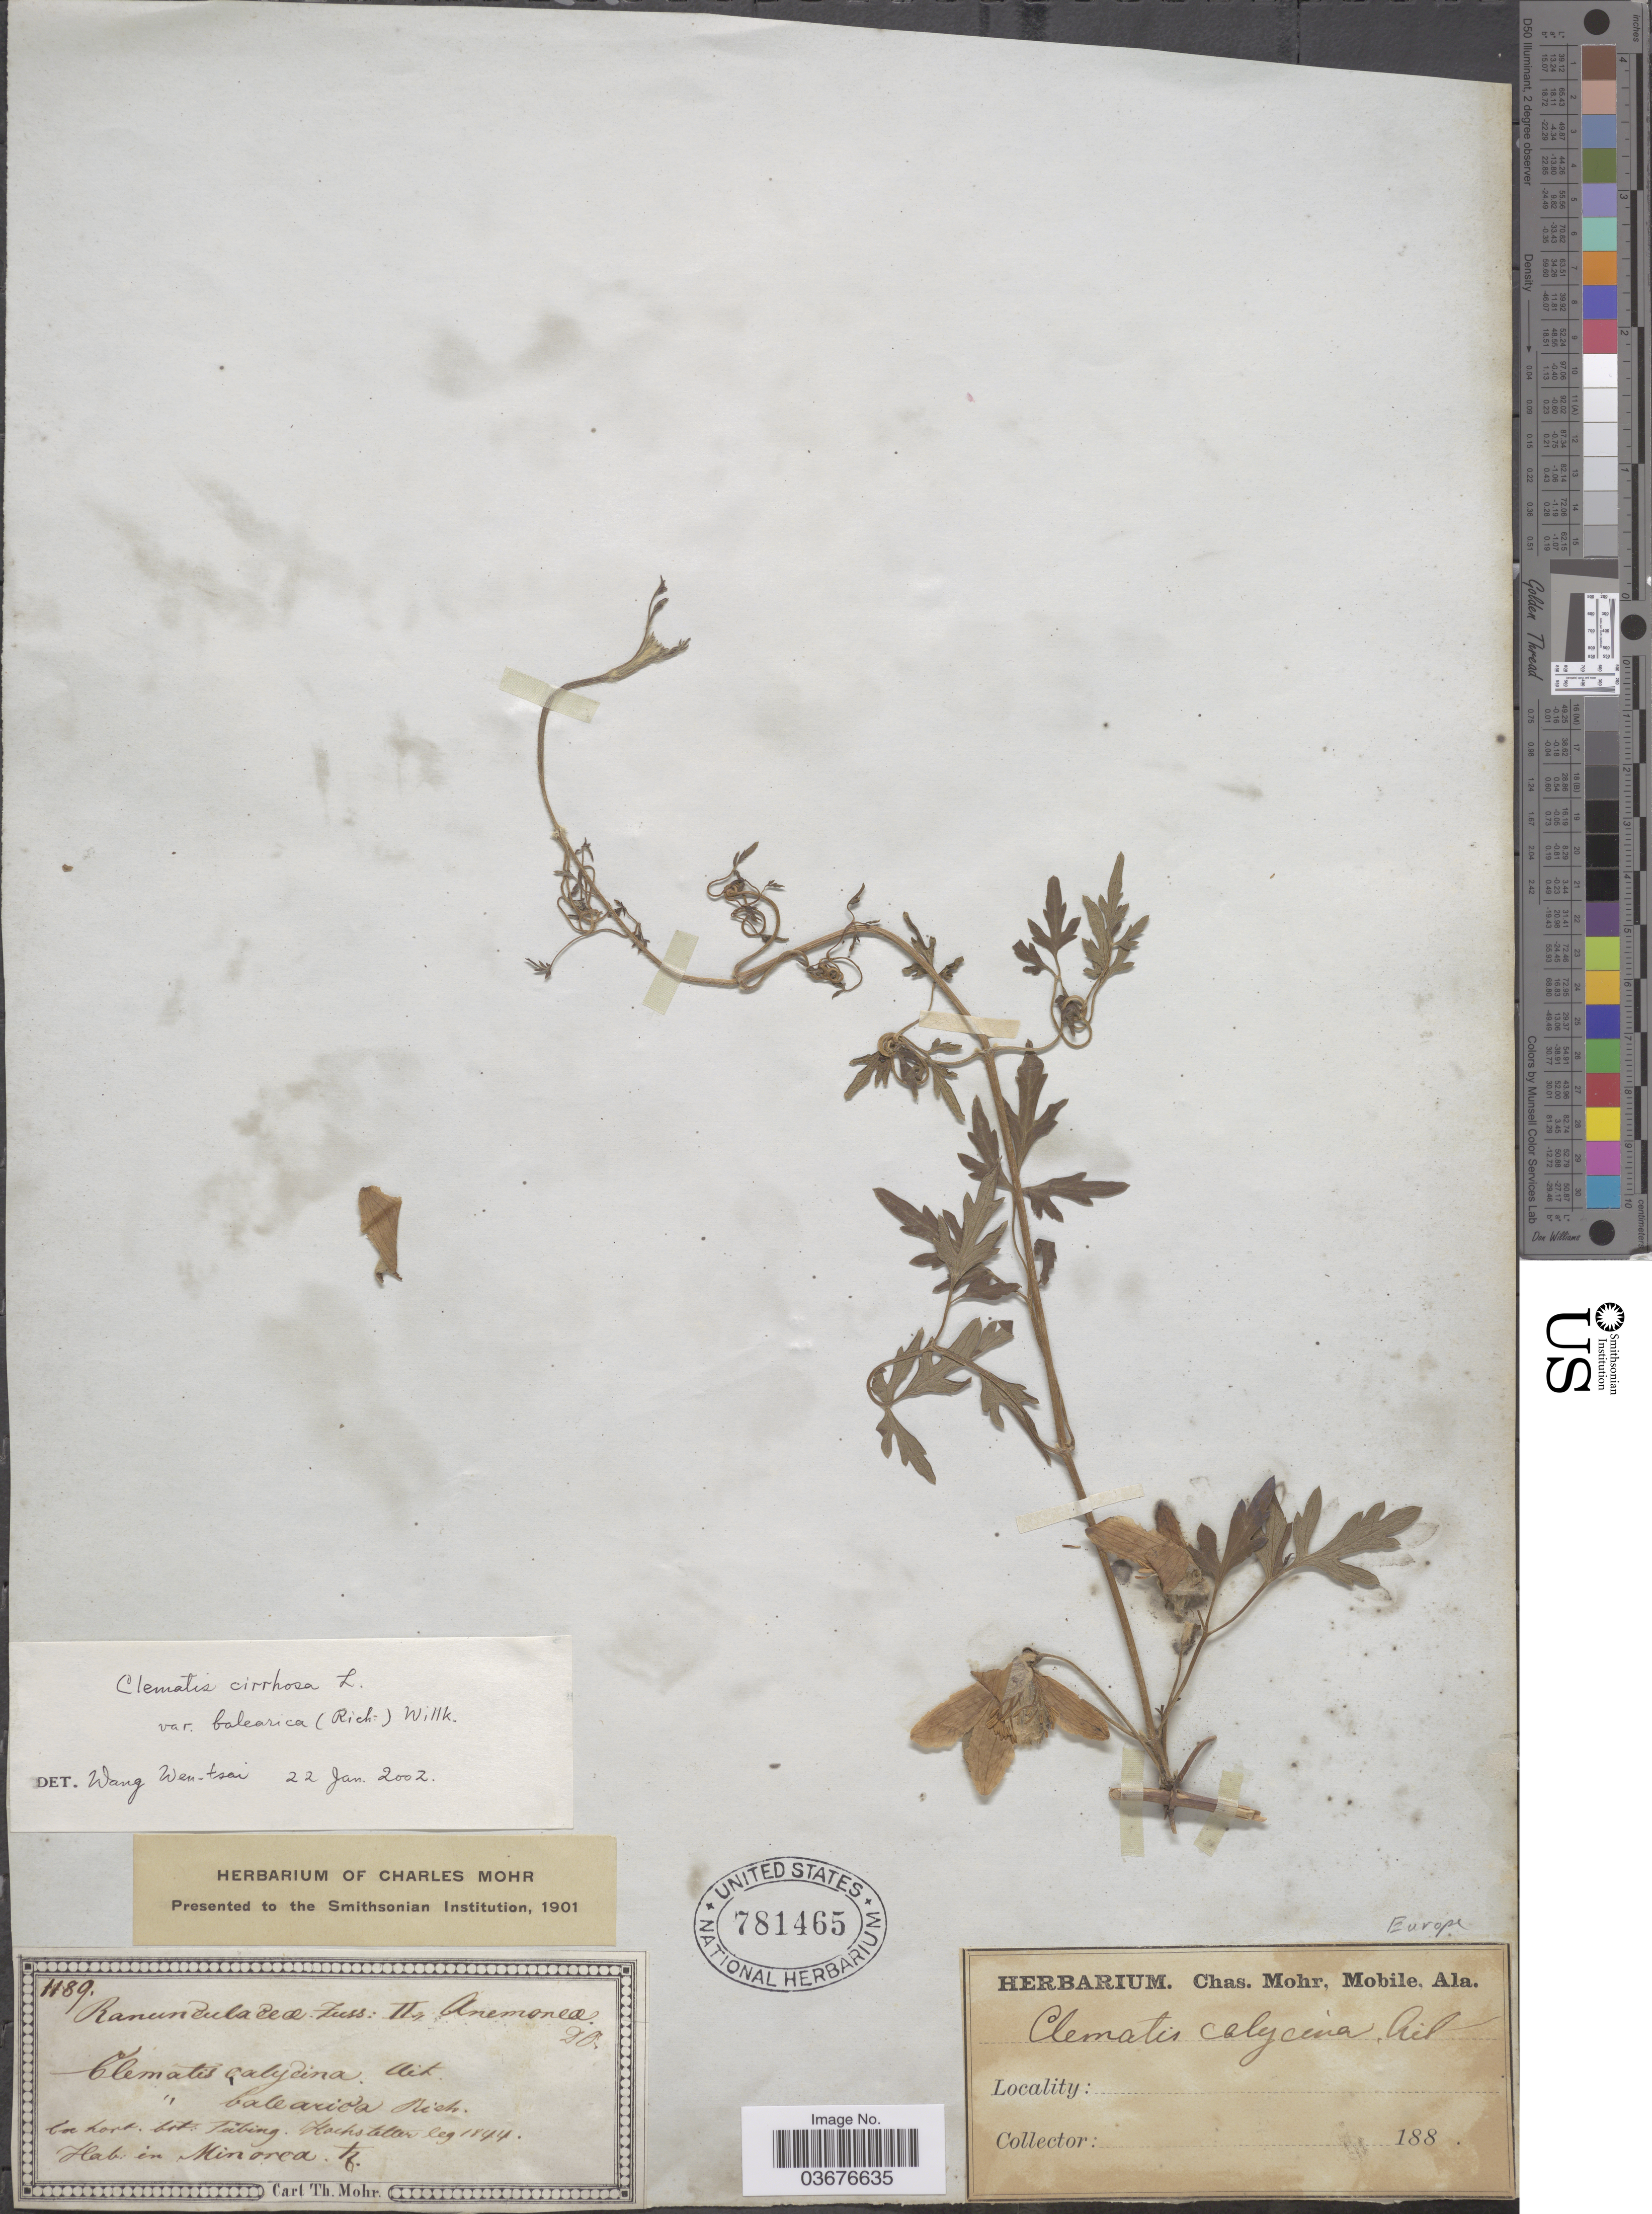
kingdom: Plantae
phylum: Tracheophyta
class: Magnoliopsida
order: Ranunculales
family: Ranunculaceae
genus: Clematis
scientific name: Clematis cirrhosa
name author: L.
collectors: -. Hochstetter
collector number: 1189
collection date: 1844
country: Spain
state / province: Islas Baleares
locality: Minorca. Hort. bot. Tübing.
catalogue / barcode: US 781465